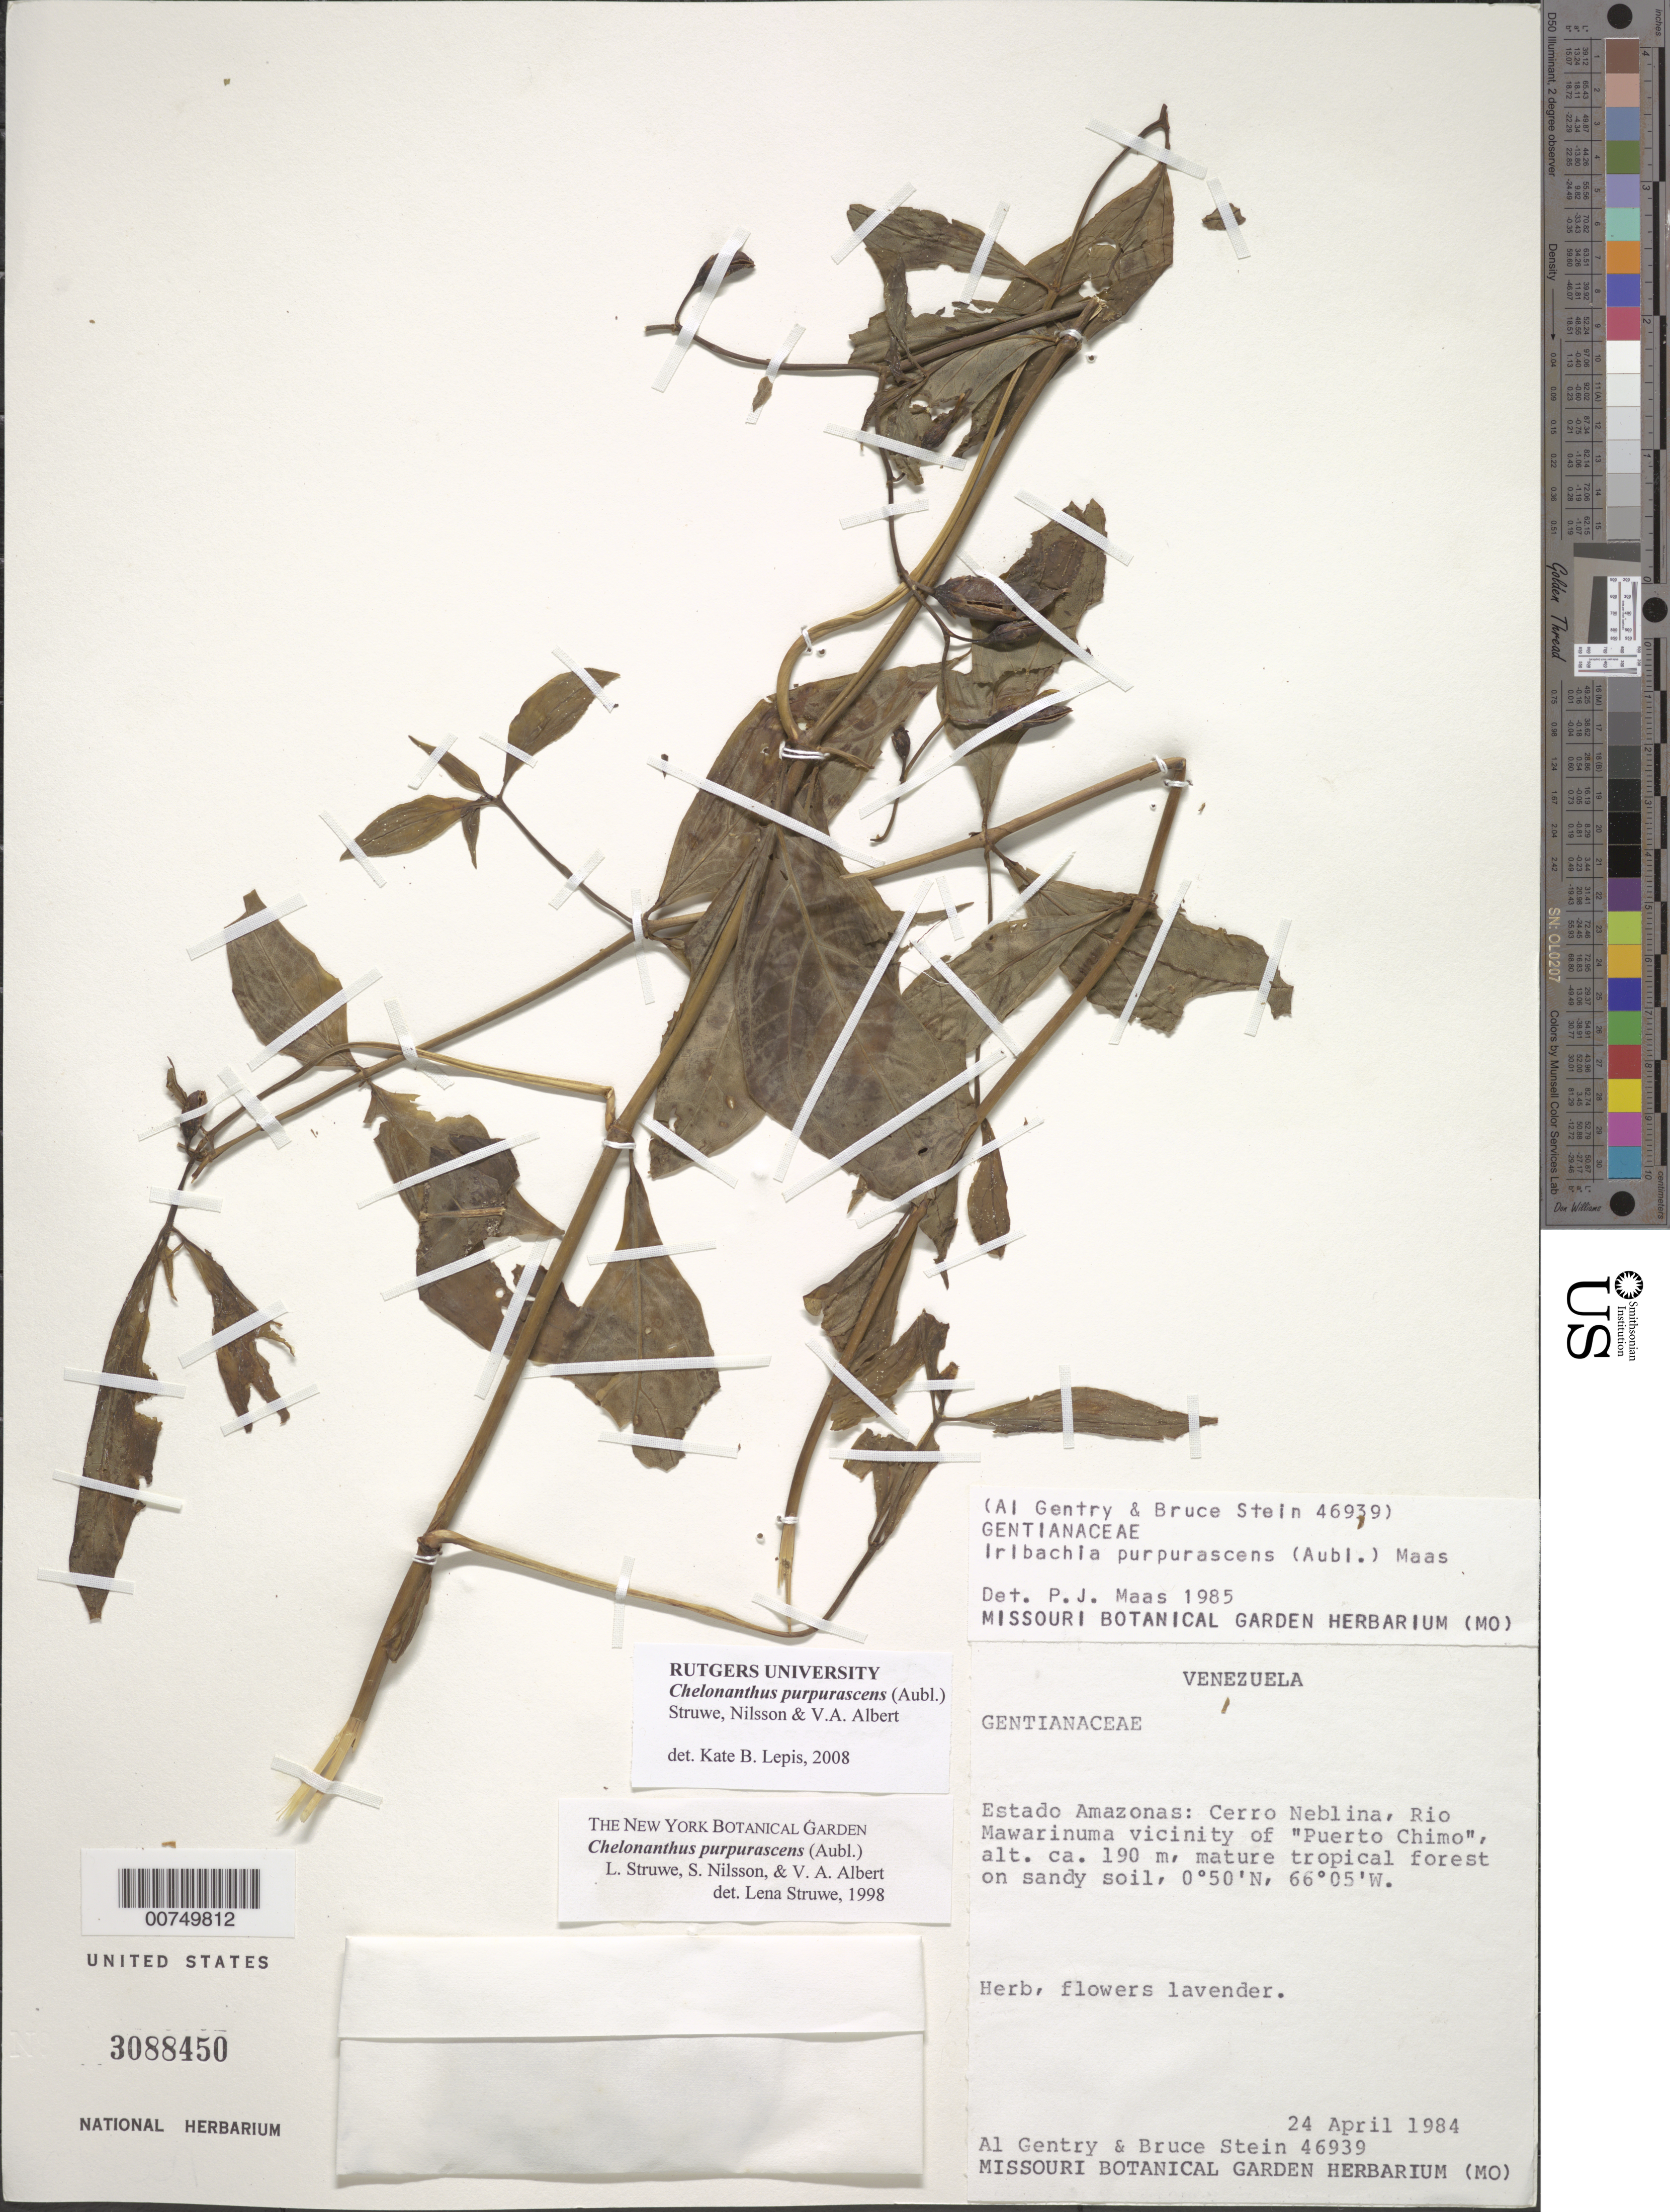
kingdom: Plantae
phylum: Tracheophyta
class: Magnoliopsida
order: Gentianales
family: Gentianaceae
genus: Chelonanthus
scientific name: Chelonanthus purpurascens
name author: (Aubl.) Struwe et al.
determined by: Struwe, L.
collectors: A. H. Gentry & B. Stein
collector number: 46936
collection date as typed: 24-Apr-84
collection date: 1984-04-24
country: Venezuela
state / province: Amazonas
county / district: Río Negro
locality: Cerro de La Neblina, Río Mawarinuma, vic. of "Puerto Chimo"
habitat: Mature tropical forest on sandy soil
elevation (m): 190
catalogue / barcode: US 3088450